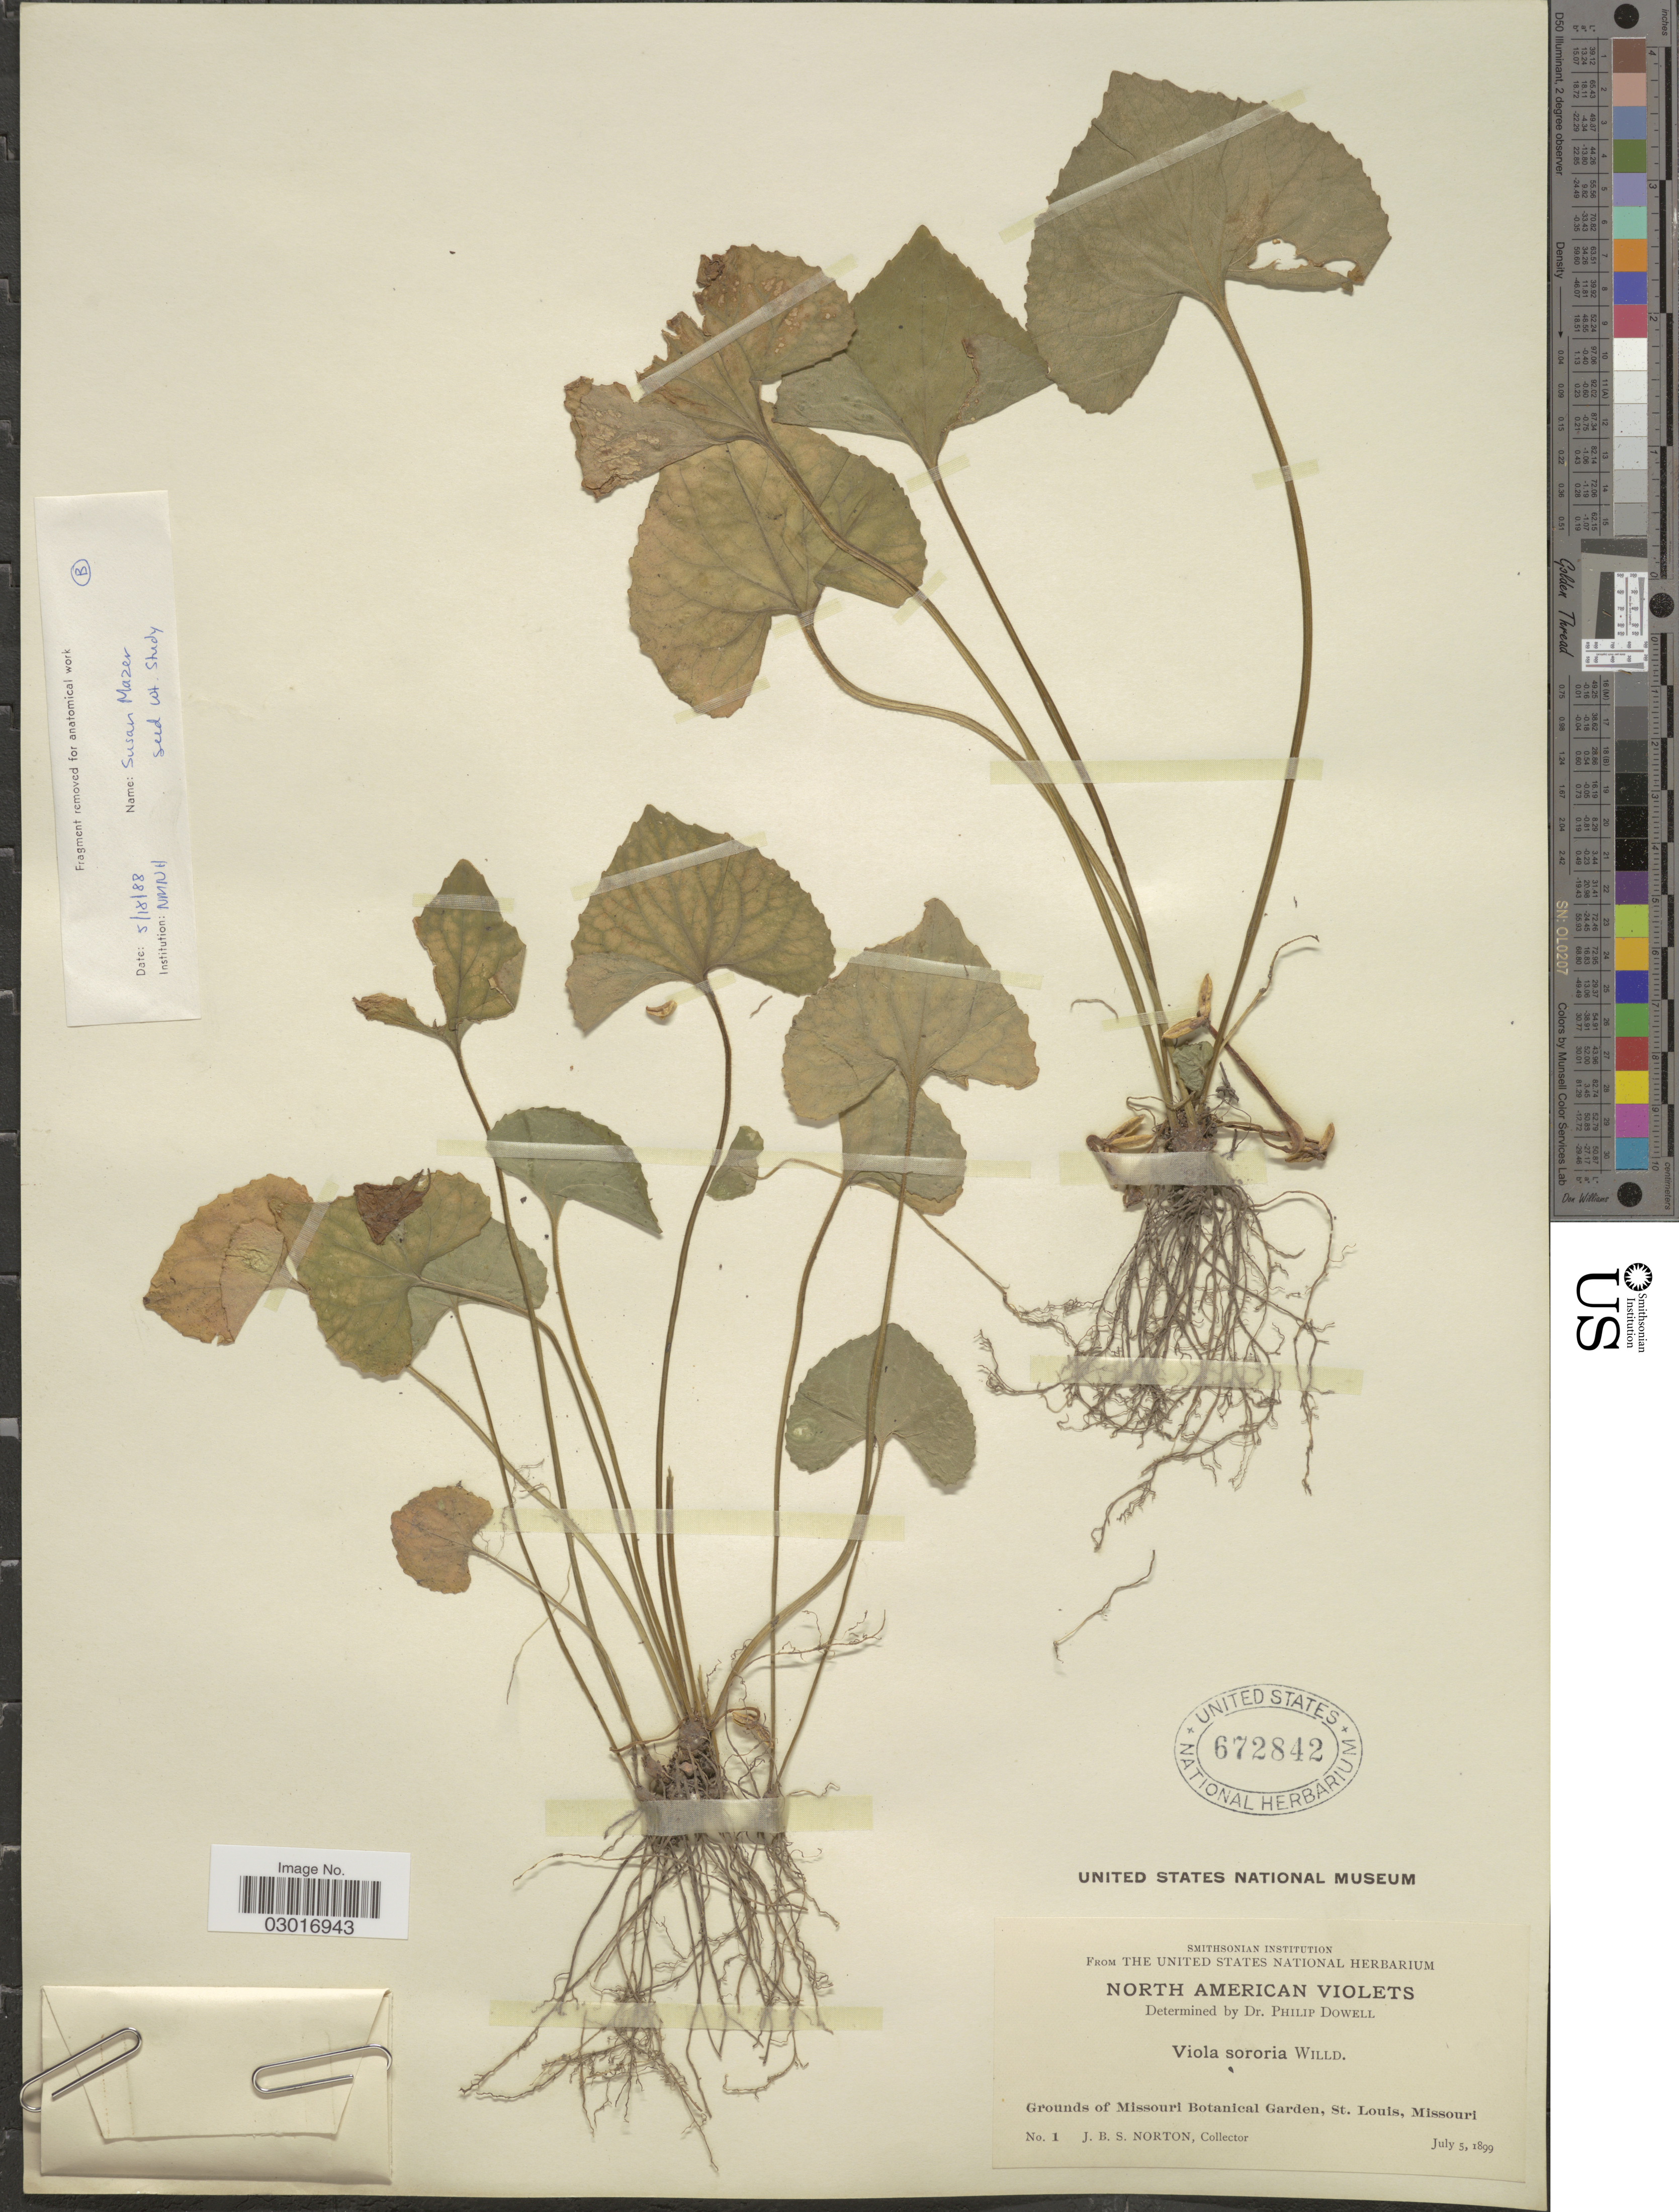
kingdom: Plantae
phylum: Tracheophyta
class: Magnoliopsida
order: Malpighiales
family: Violaceae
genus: Viola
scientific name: Viola sororia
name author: Willd.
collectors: J. B. S. Norton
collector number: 1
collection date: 1899-07-05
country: United States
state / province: Missouri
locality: Grounds of Missouri Botanical Garden, St. Louis.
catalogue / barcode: US 672842